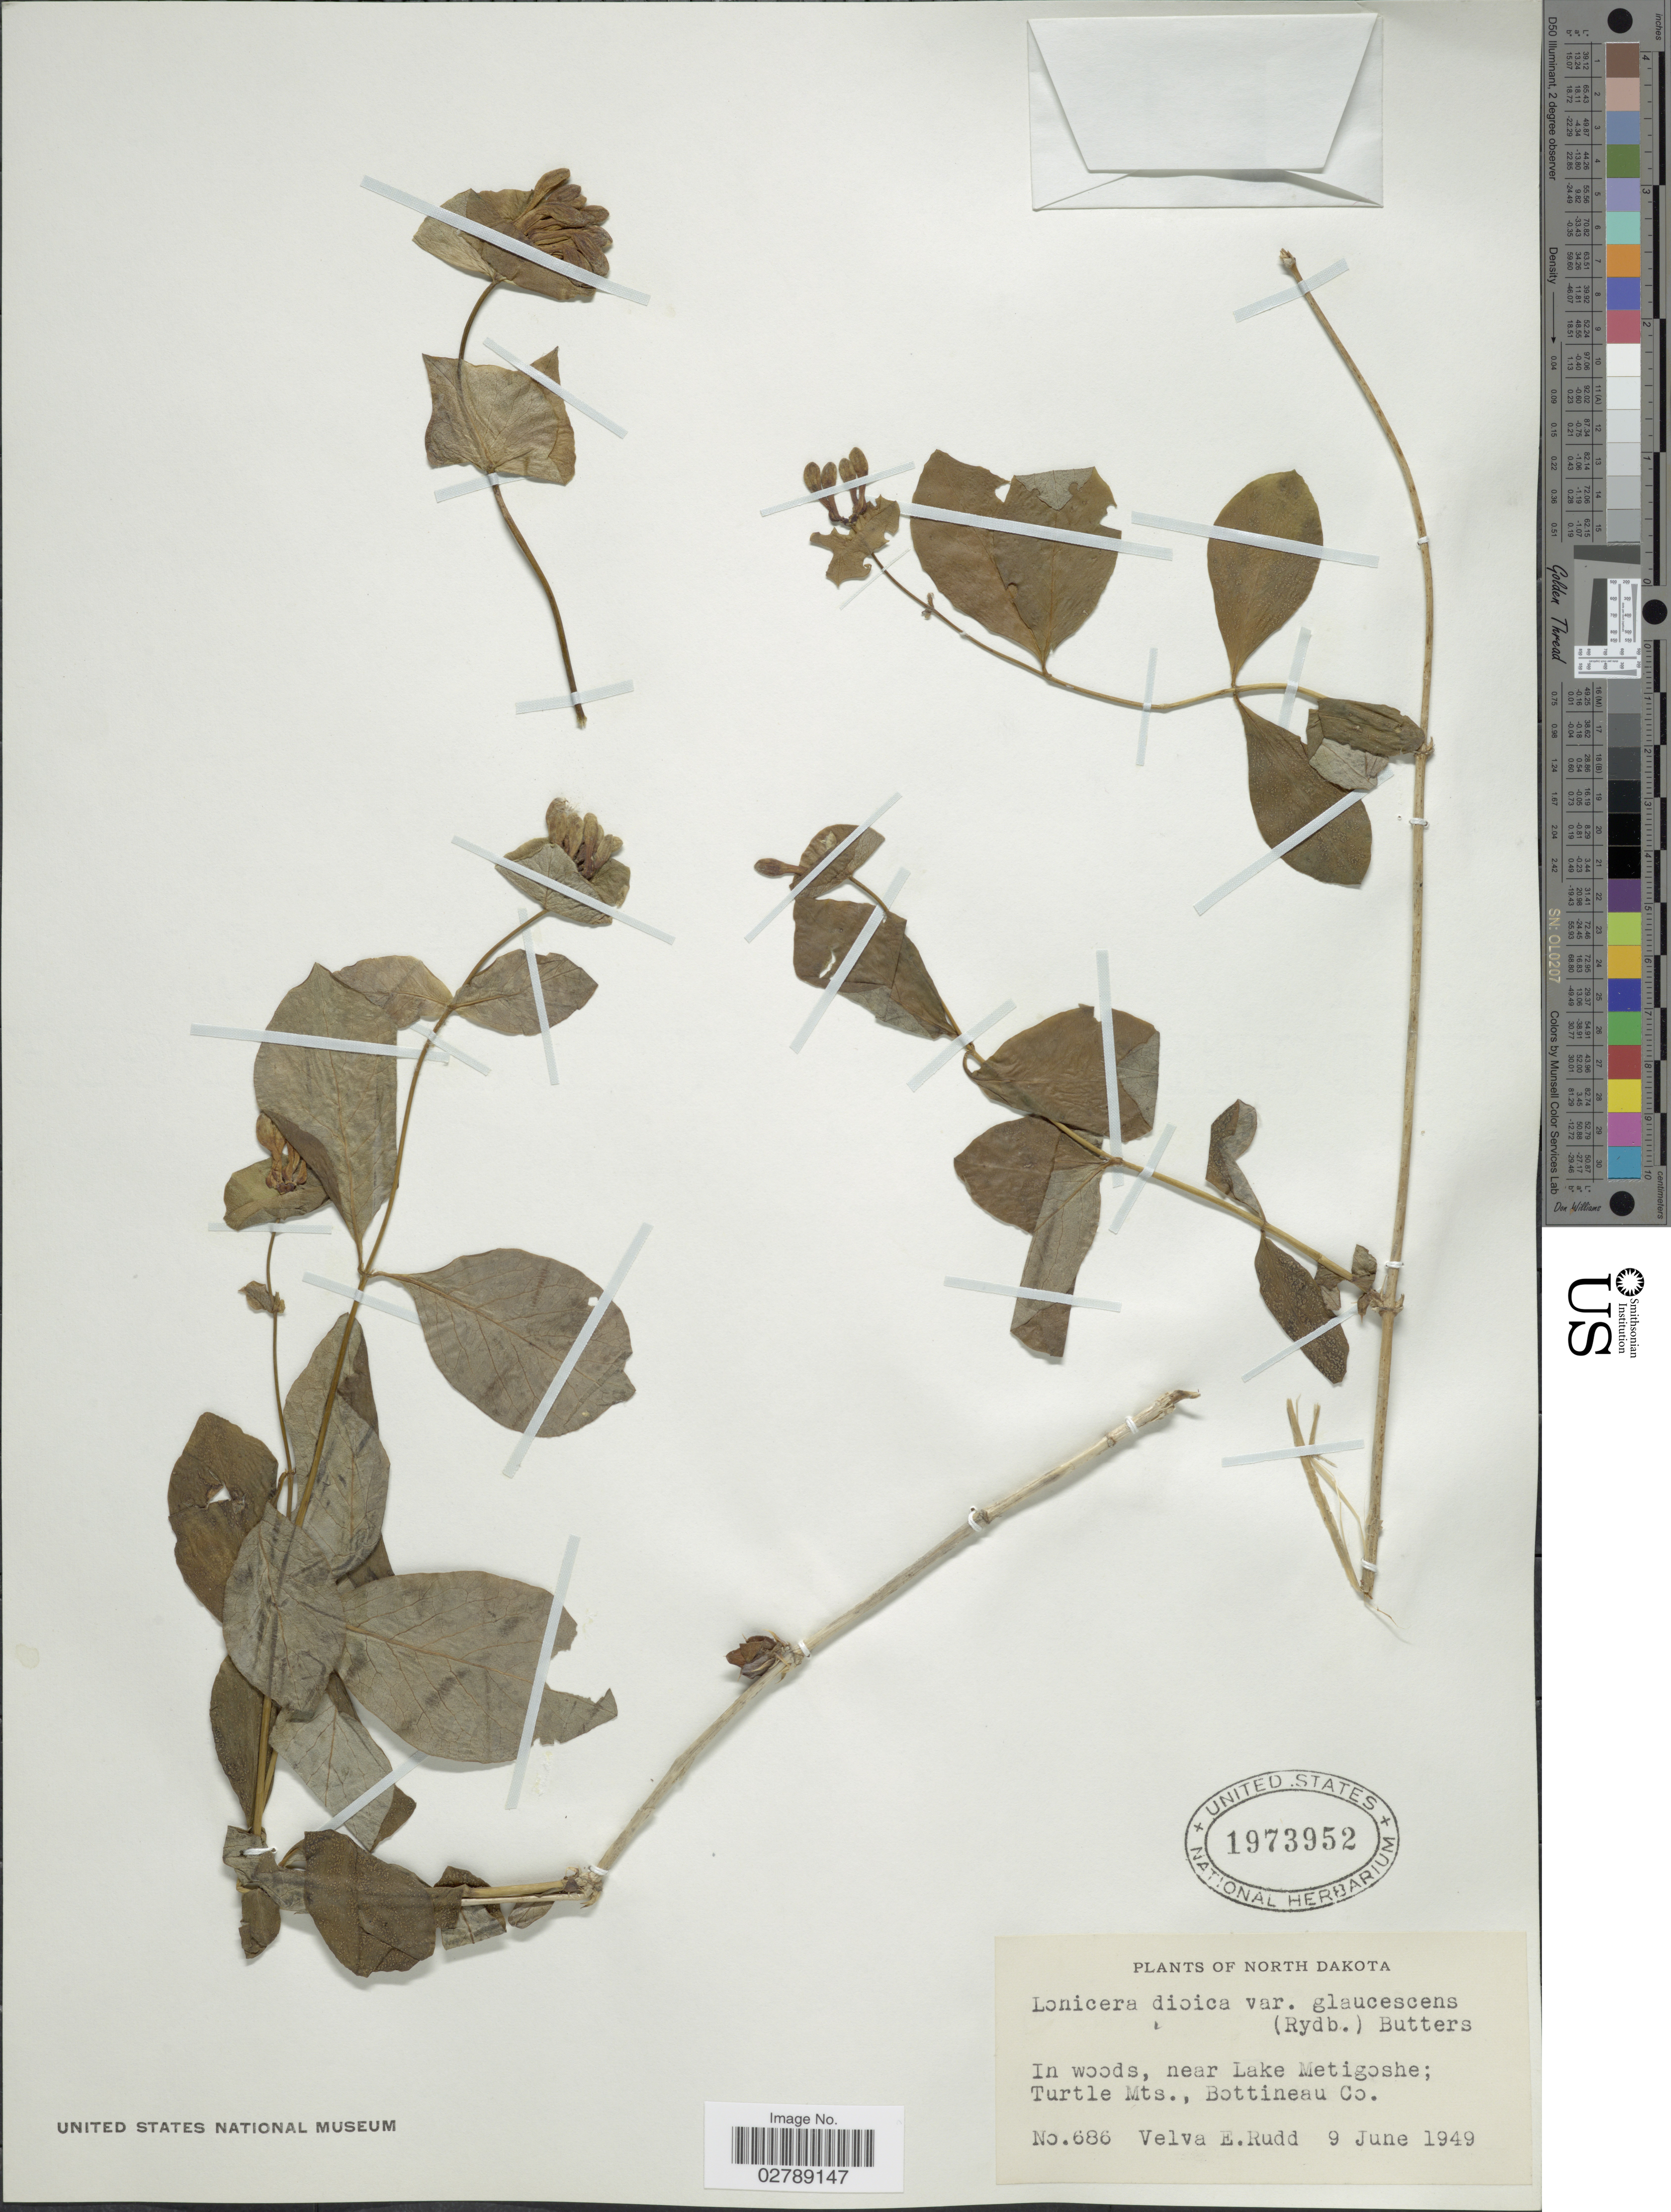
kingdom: Plantae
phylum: Tracheophyta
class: Magnoliopsida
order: Dipsacales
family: Caprifoliaceae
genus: Lonicera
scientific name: Lonicera dioica var. glaucescens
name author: (Rydb.) Butters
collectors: V. E. Rudd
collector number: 686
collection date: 1949-06-09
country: United States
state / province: North Dakota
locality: In woods, near Lake Metigoshe; Turtle Mts., Bottineau Co.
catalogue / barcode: US 1973952